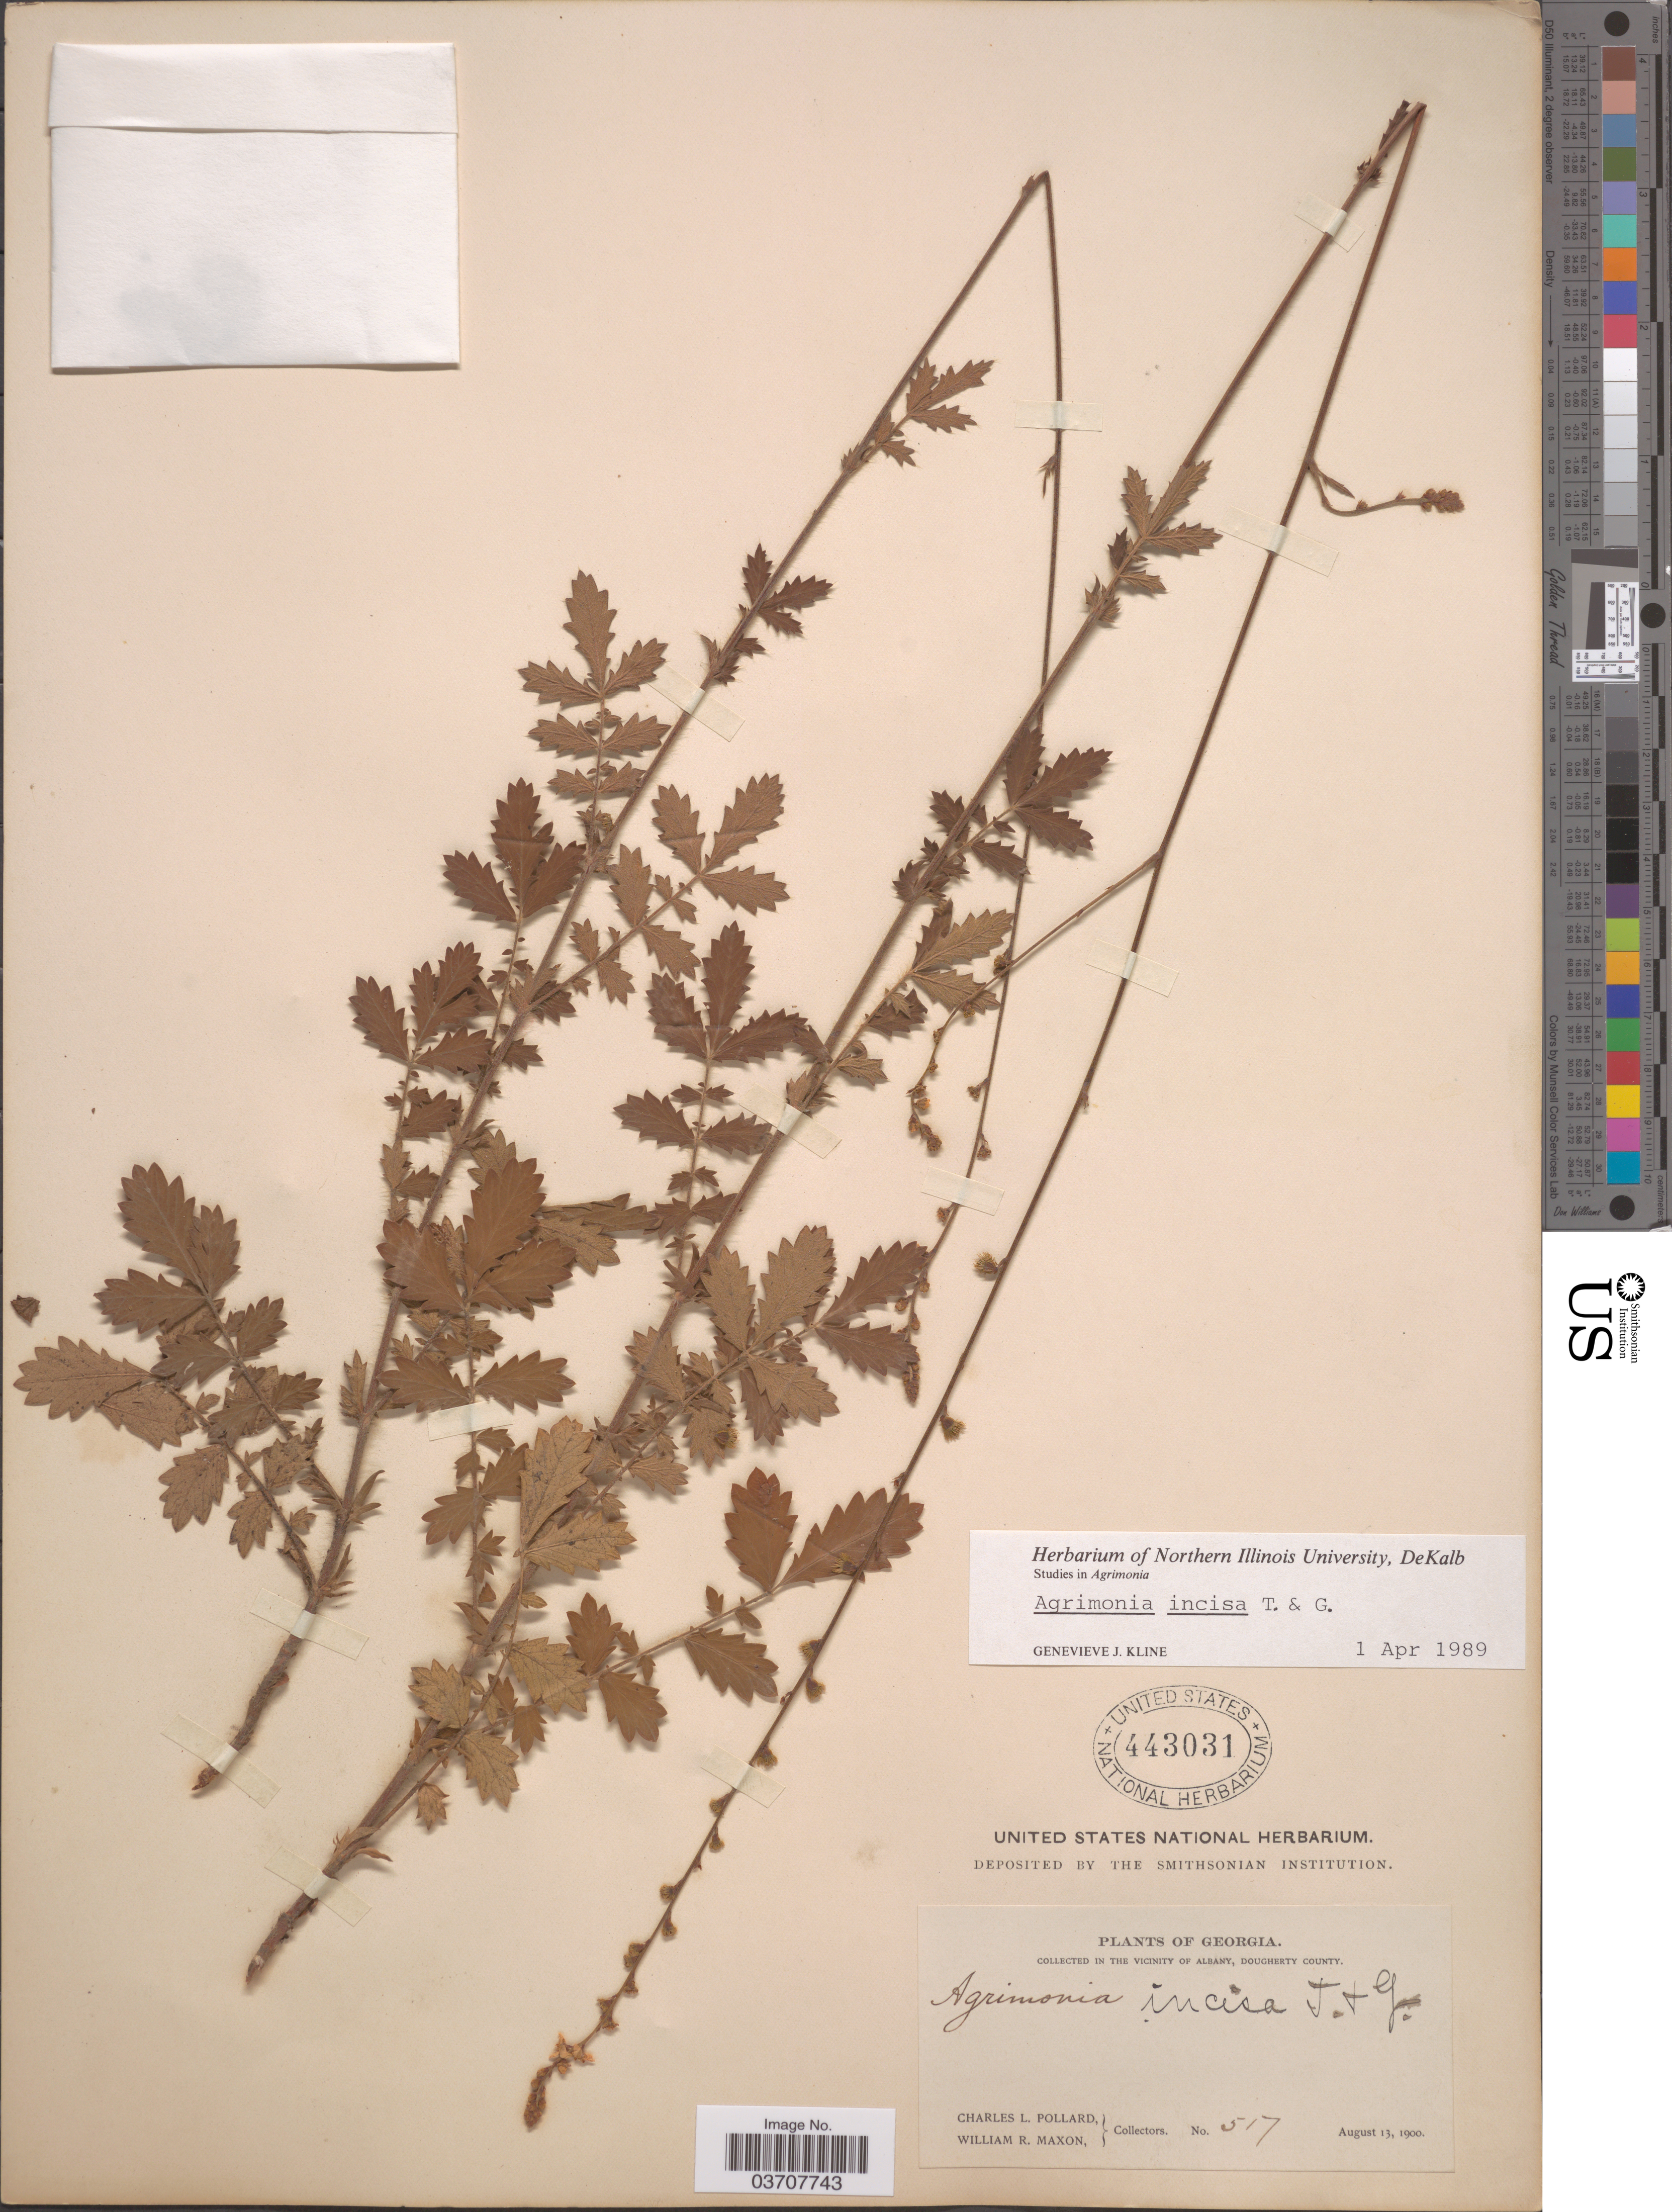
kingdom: Plantae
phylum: Tracheophyta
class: Magnoliopsida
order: Rosales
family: Rosaceae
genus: Agrimonia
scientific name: Agrimonia incisa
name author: Torr. & A. Gray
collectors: C. L. Pollard & W. R. Maxon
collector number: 517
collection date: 1900-08-13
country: United States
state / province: Georgia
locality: In the vicinity of Albany, Dougherty County.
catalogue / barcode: US 443031